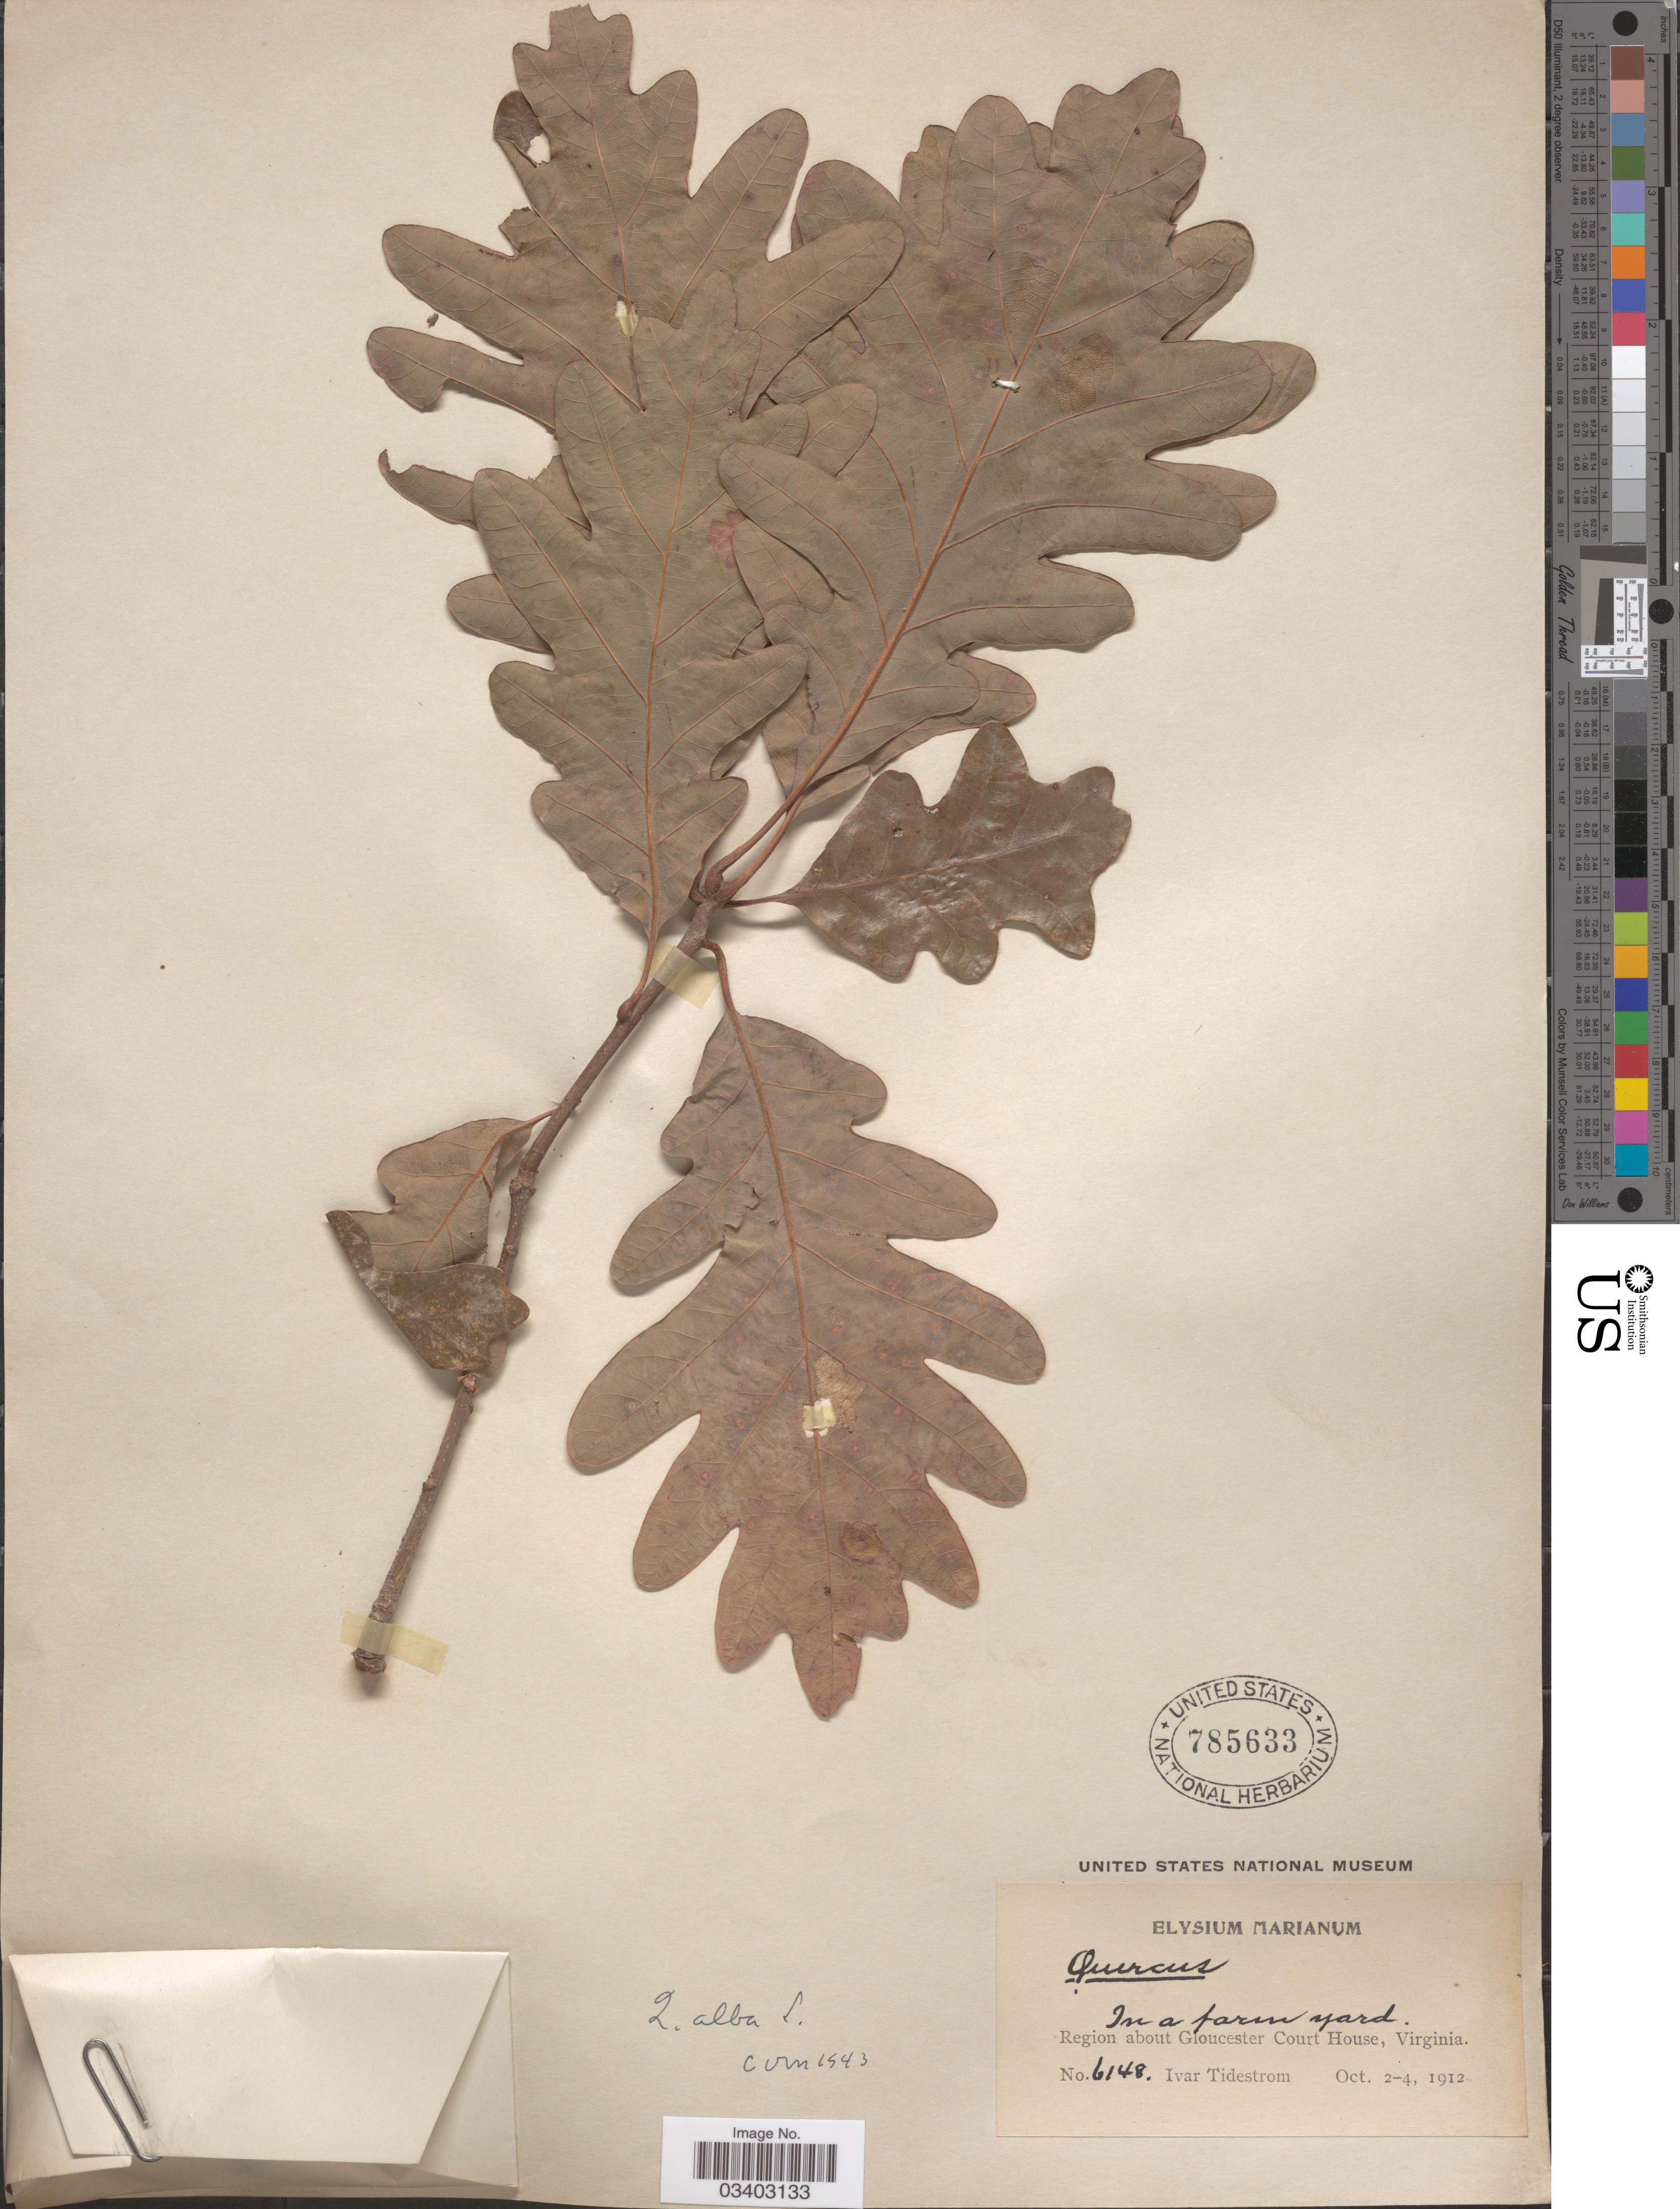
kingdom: Plantae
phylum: Tracheophyta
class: Magnoliopsida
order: Fagales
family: Fagaceae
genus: Quercus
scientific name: Quercus alba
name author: L.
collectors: I. F. Tidestrom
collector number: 6148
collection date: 1912-10-02/1912-10-04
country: United States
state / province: Virginia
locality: In a farm yard. Region about Gloucester Court House.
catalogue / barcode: US 785633